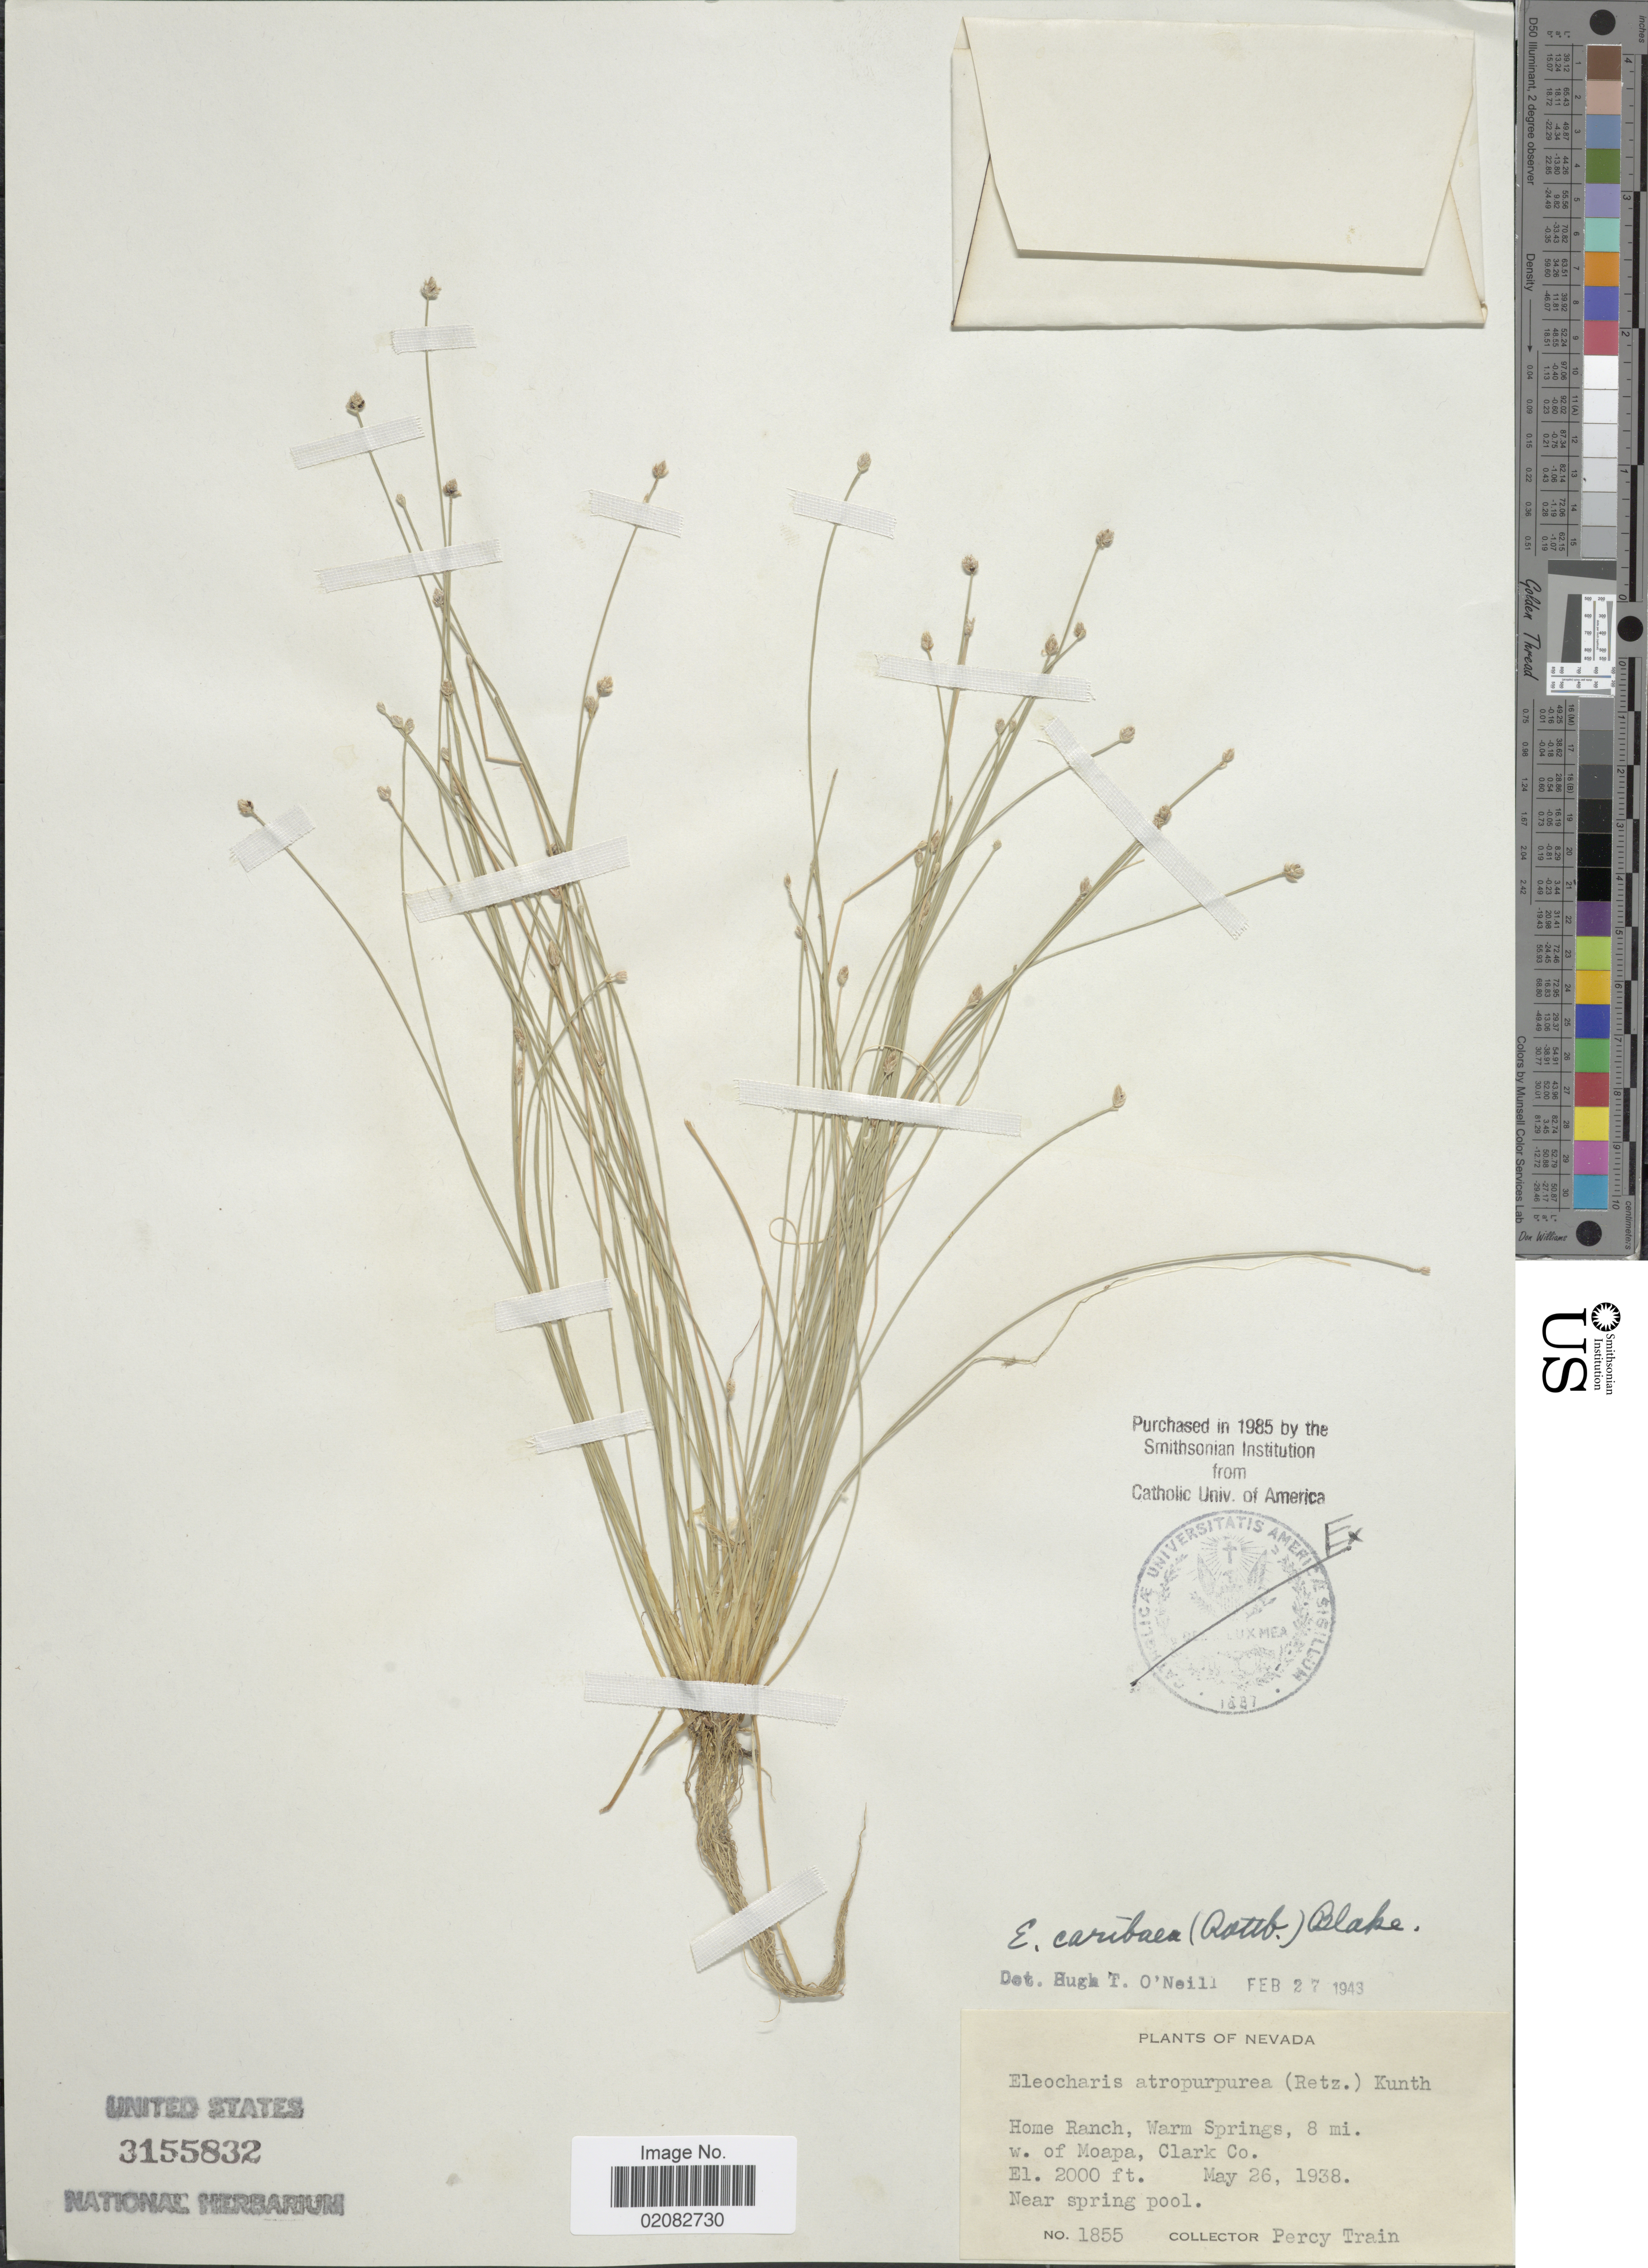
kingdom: Plantae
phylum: Tracheophyta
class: Liliopsida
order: Poales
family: Cyperaceae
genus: Eleocharis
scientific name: Eleocharis geniculata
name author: (L.) Roem. & Schult.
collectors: P. Train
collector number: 1855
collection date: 1938-05-26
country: United States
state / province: Nevada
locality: Home Ranch, Warm Springs, 8 mi. w. of Moapa, Clark Co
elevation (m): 610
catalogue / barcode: US 3155832